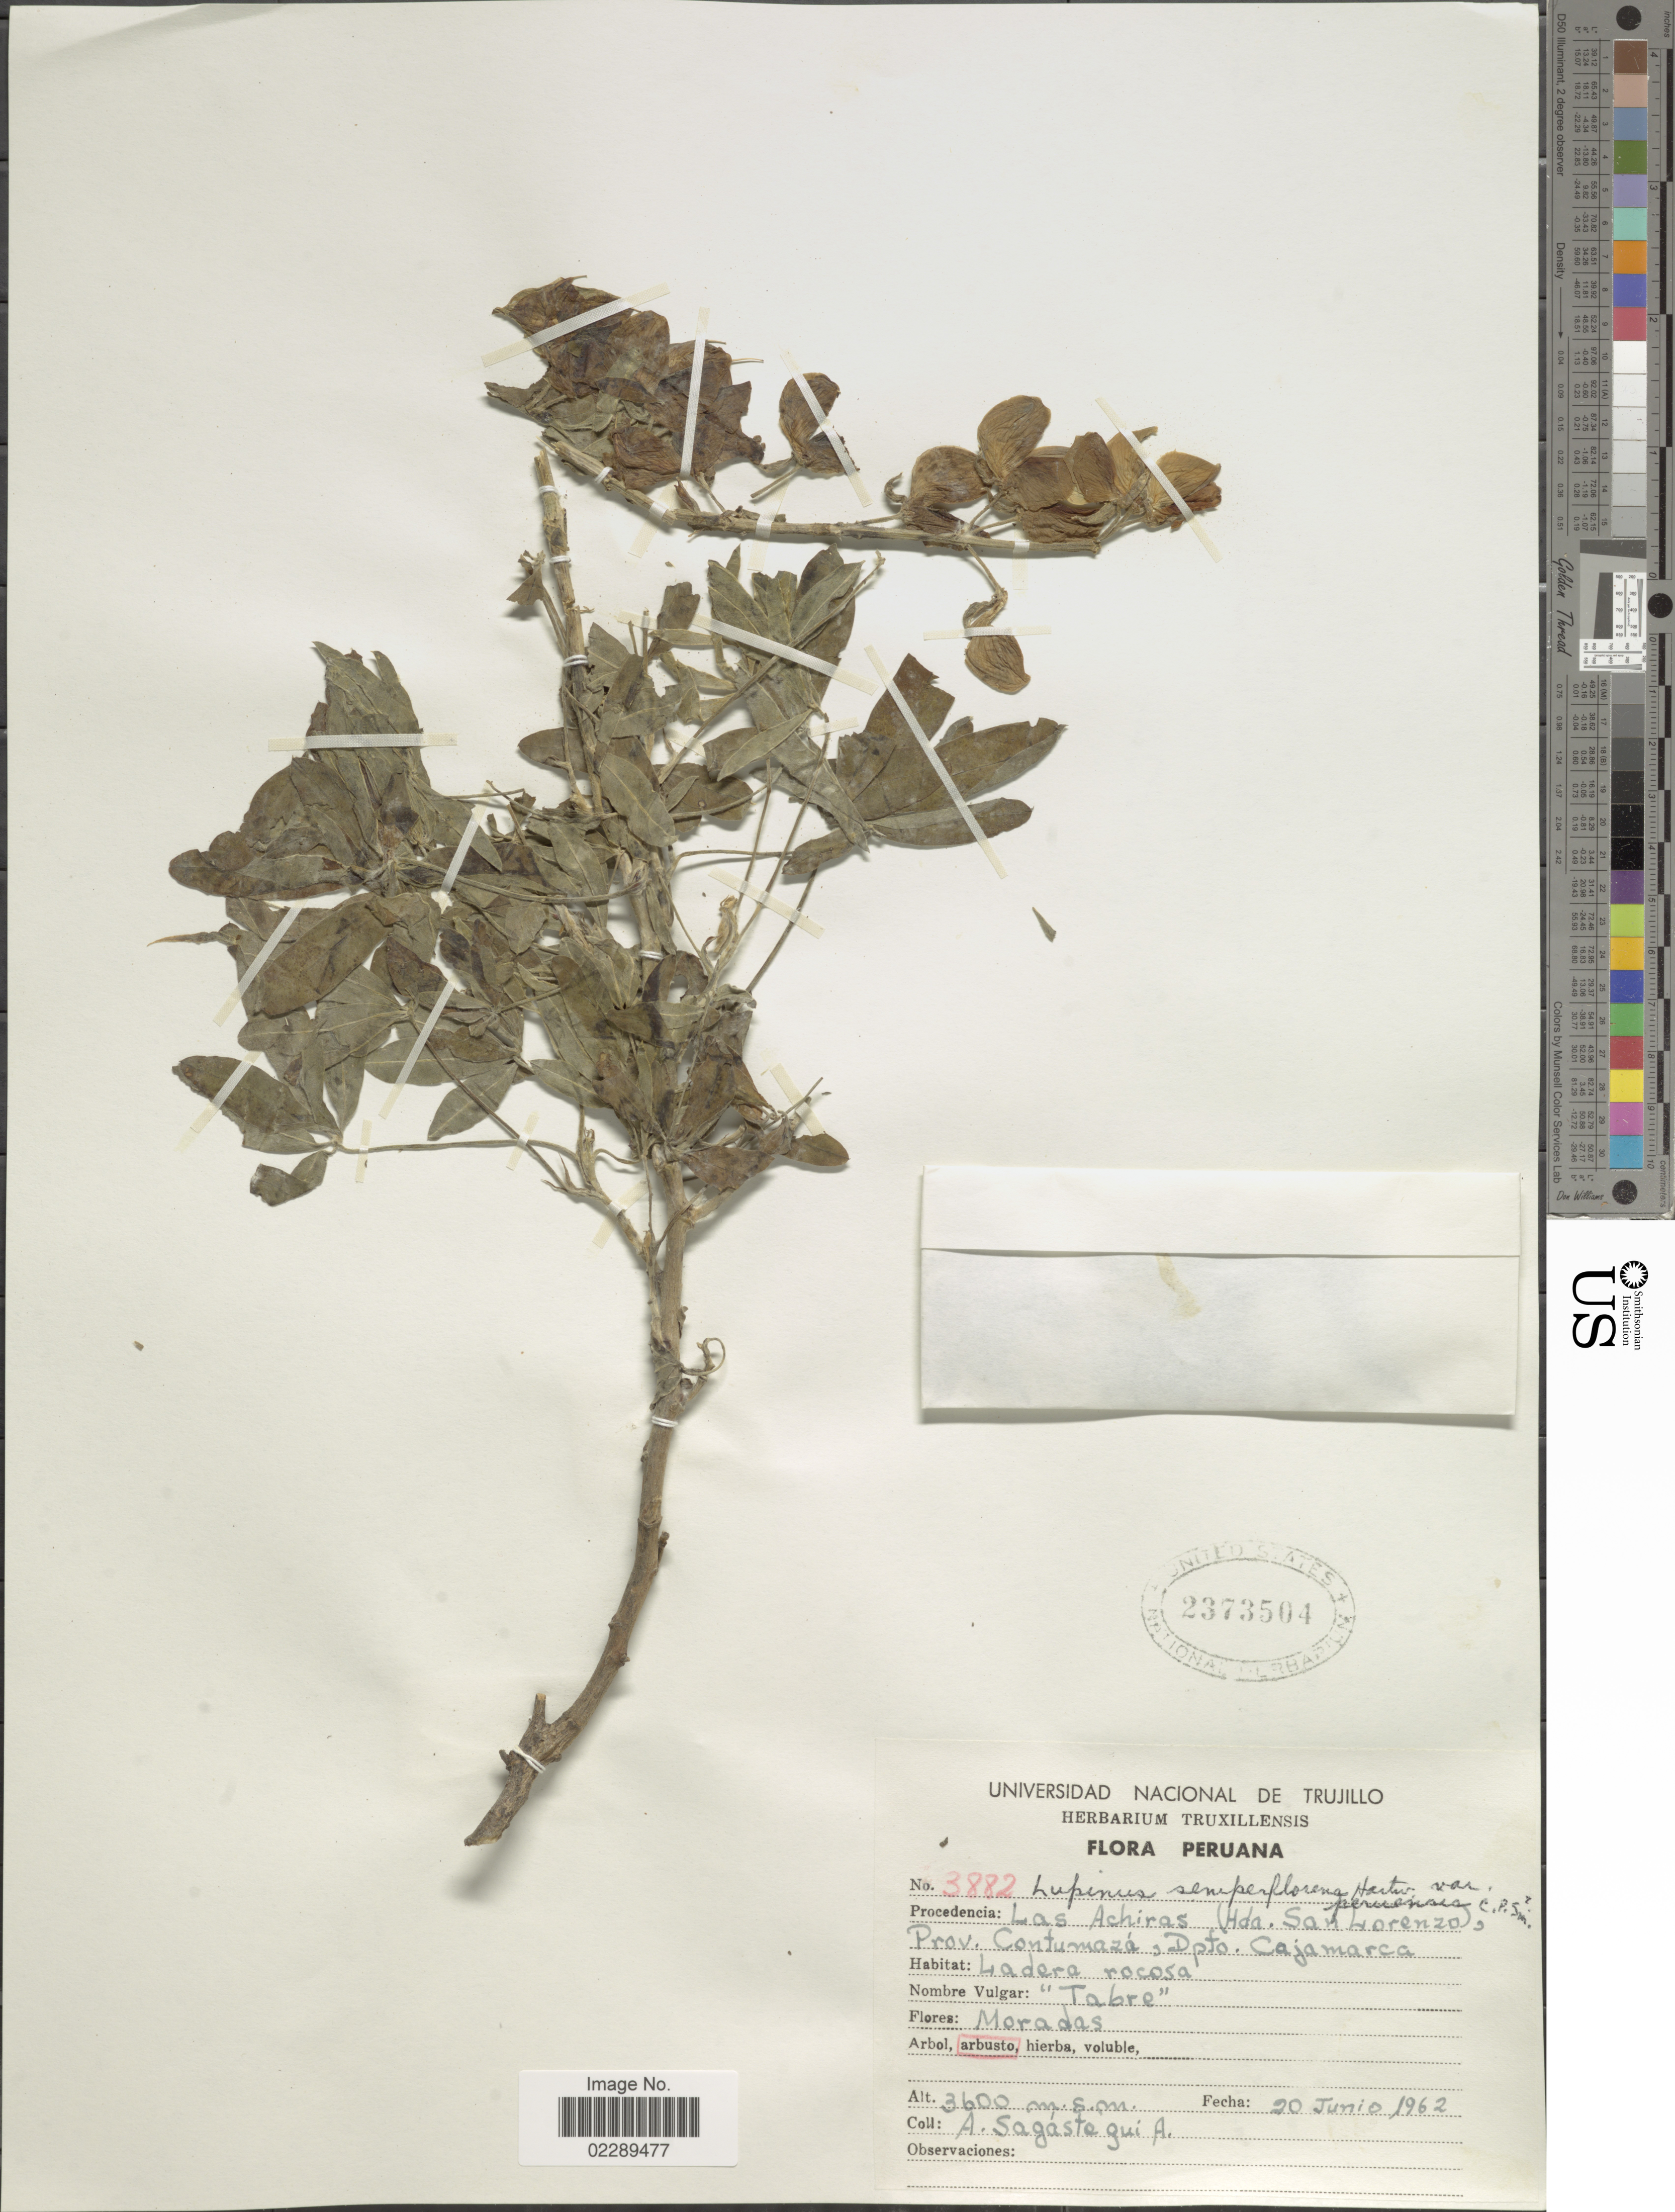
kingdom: Plantae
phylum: Tracheophyta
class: Magnoliopsida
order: Fabales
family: Fabaceae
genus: Lupinus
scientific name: Lupinus semperflorens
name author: Hartw. ex Benth.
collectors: A. Sagástegui A.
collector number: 3882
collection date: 1962-06-20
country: Peru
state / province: Cajamarca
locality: Las Achiras (Hda. San Lorenzo), Prov. Contumazá, Dpto. Cajamarca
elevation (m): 3600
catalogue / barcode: US 2373504